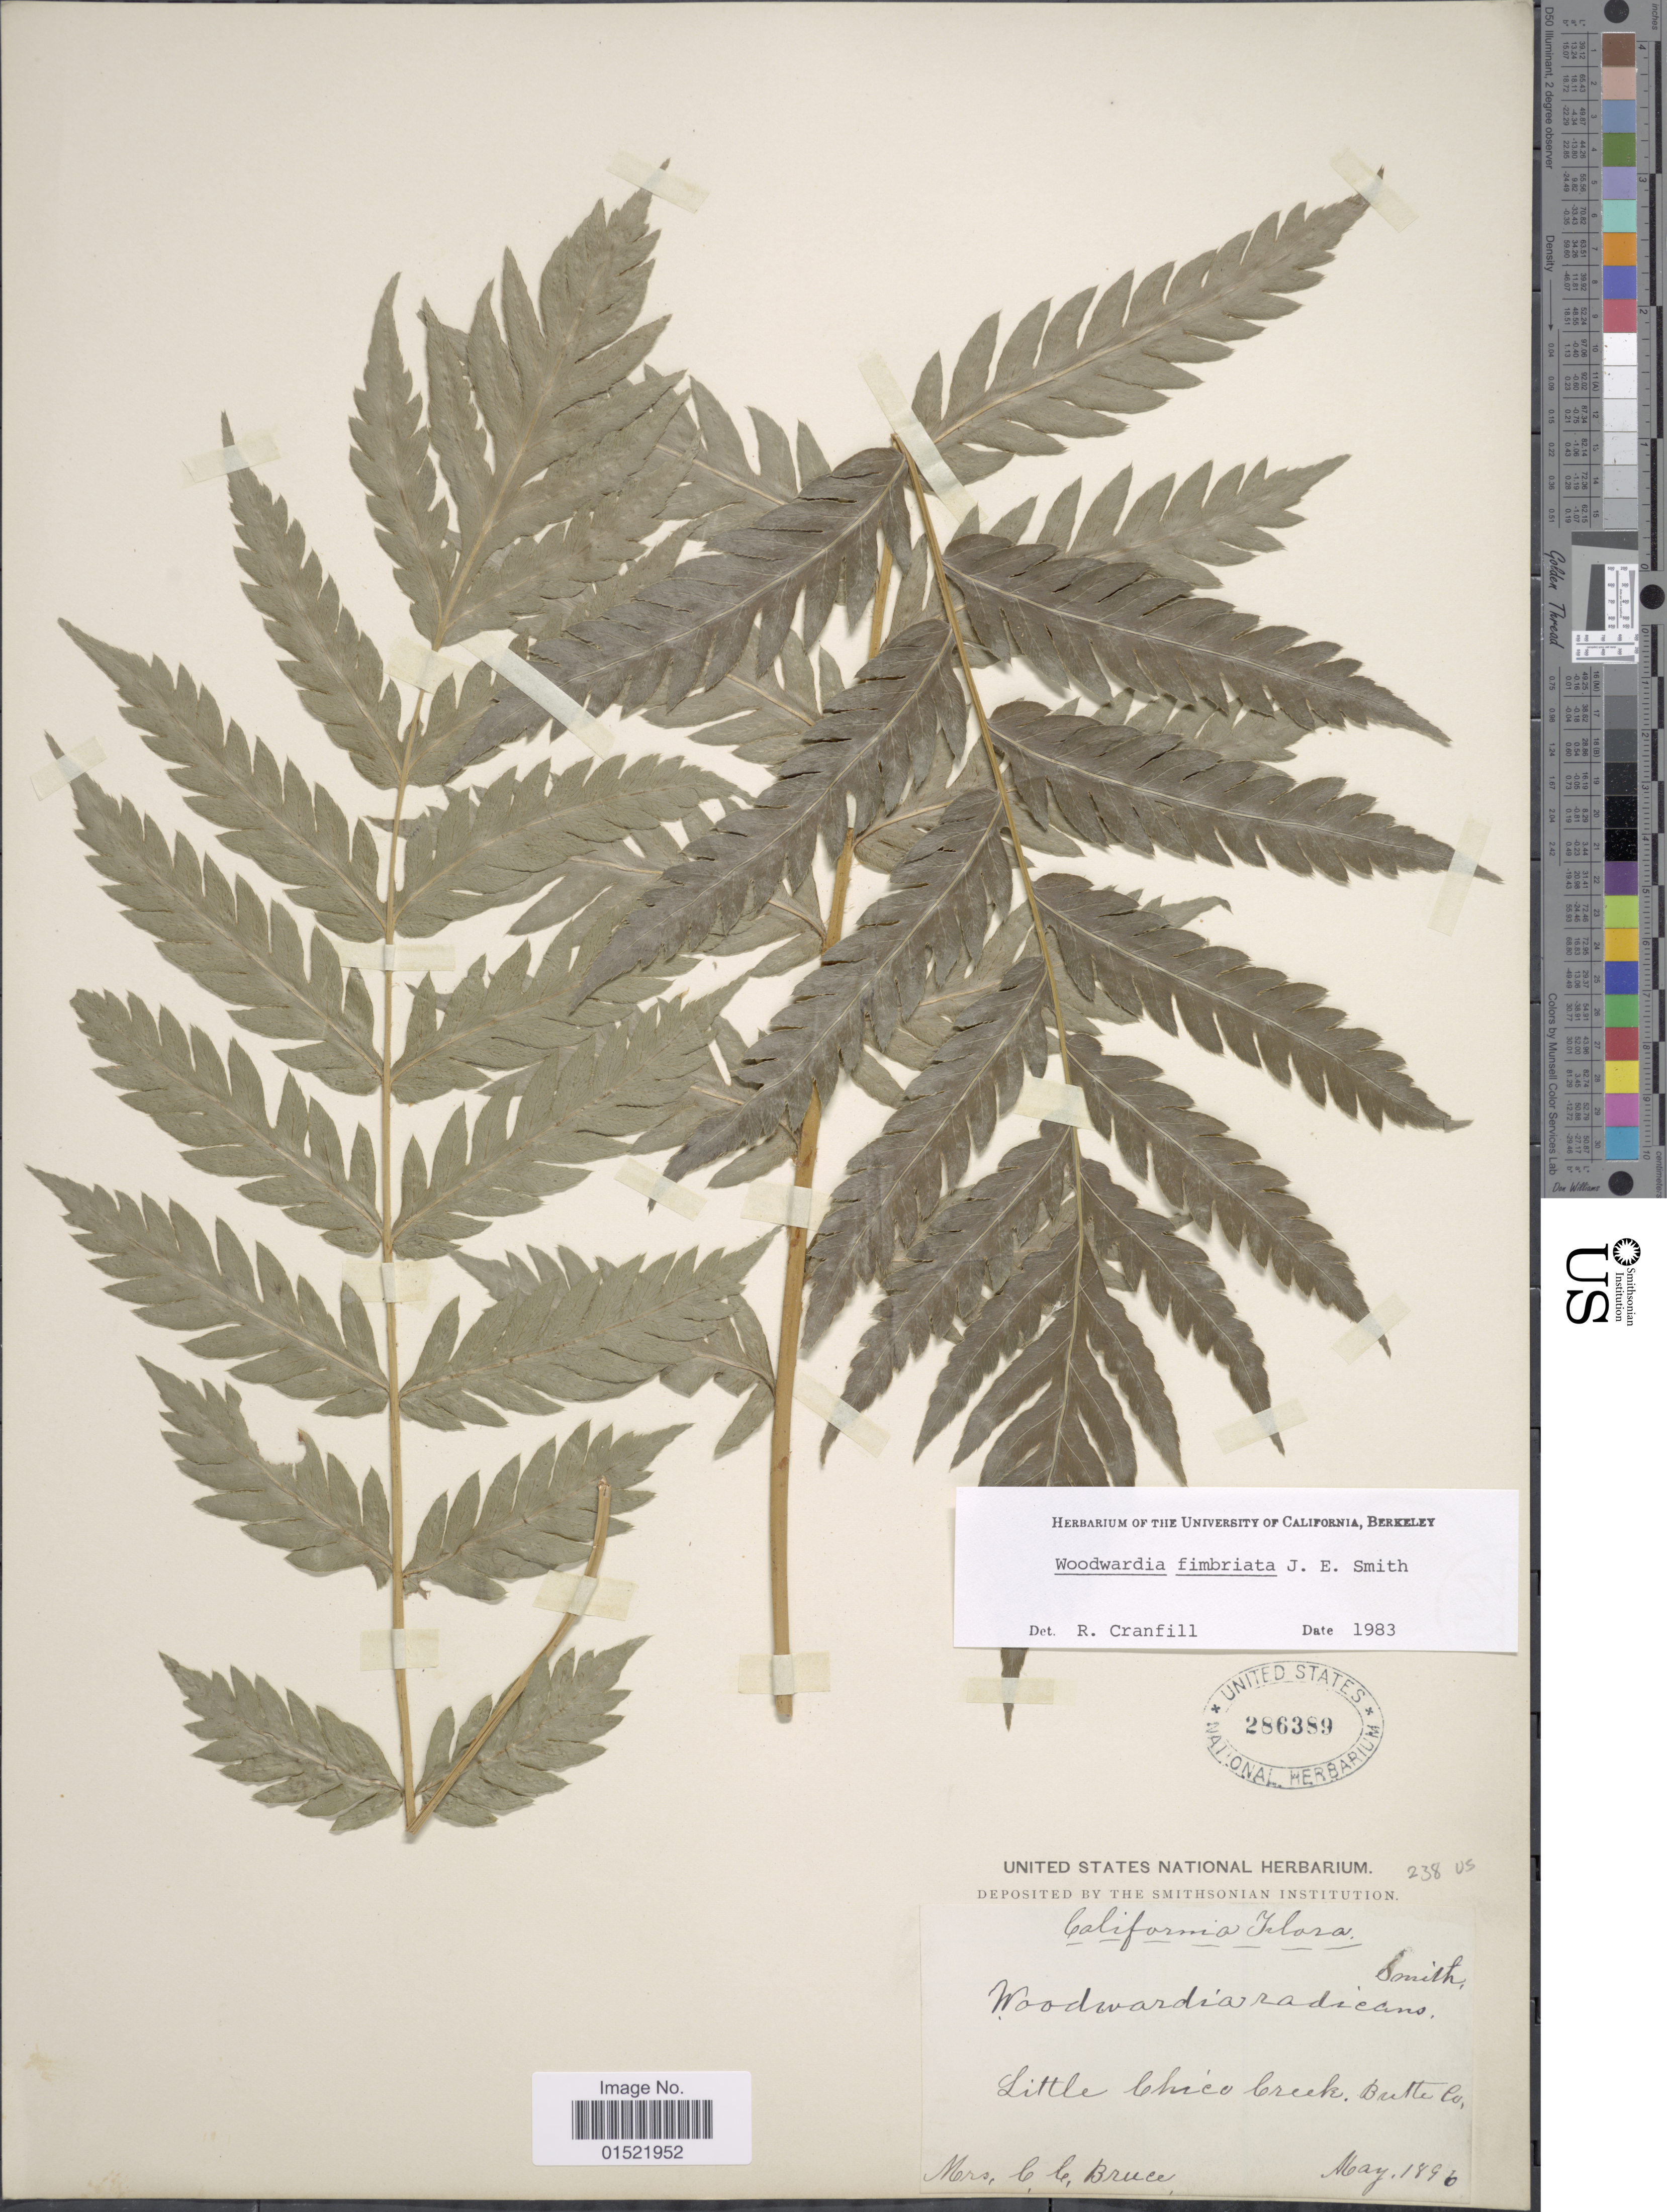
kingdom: Plantae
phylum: Tracheophyta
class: Polypodiopsida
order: Polypodiales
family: Blechnaceae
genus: Woodwardia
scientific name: Woodwardia fimbriata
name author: Sm.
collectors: C. Bruce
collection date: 1896-05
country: United States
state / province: California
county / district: Butte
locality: Little Chico Creek, Butte Co.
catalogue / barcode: US 286389